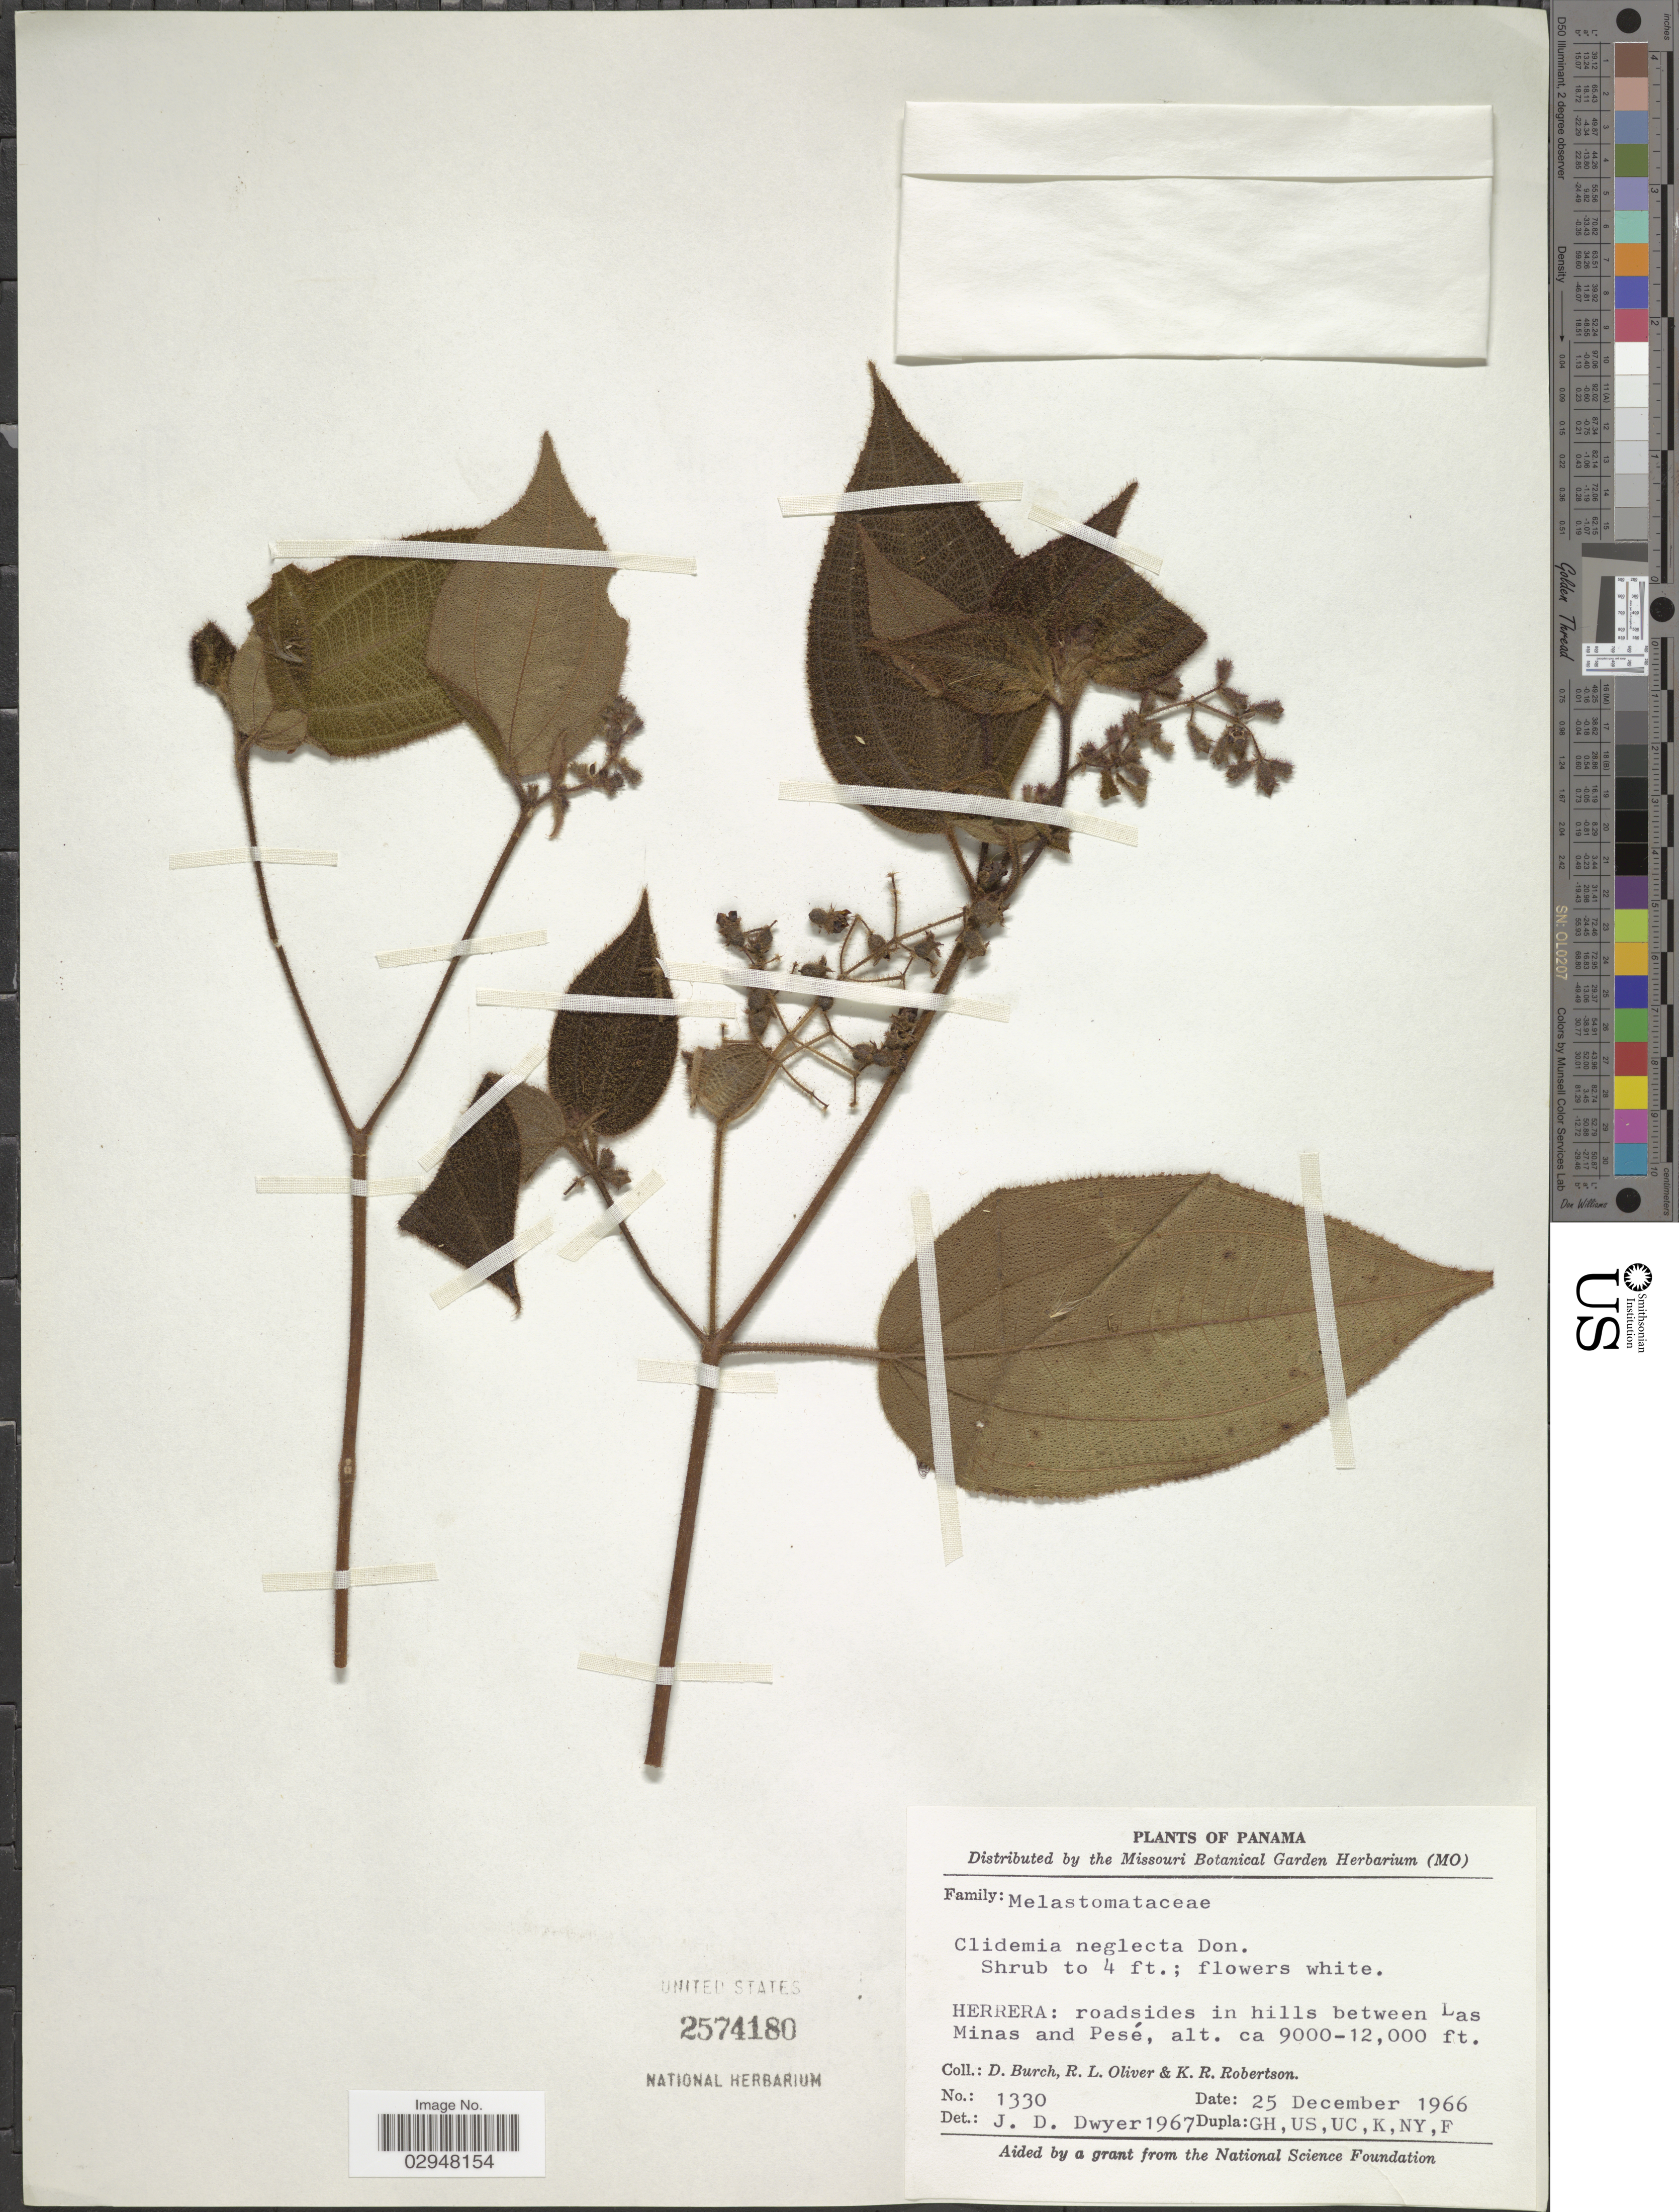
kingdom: Plantae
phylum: Tracheophyta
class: Magnoliopsida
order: Myrtales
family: Melastomataceae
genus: Clidemia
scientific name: Clidemia pustulata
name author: DC.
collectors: D. Burch, R. Oliver & K. Robertson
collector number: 1330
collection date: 1966-12-25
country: Panama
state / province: Herrera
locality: Roadsides on hills between Las Minas and Pesé.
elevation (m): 2743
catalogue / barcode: US 2574180